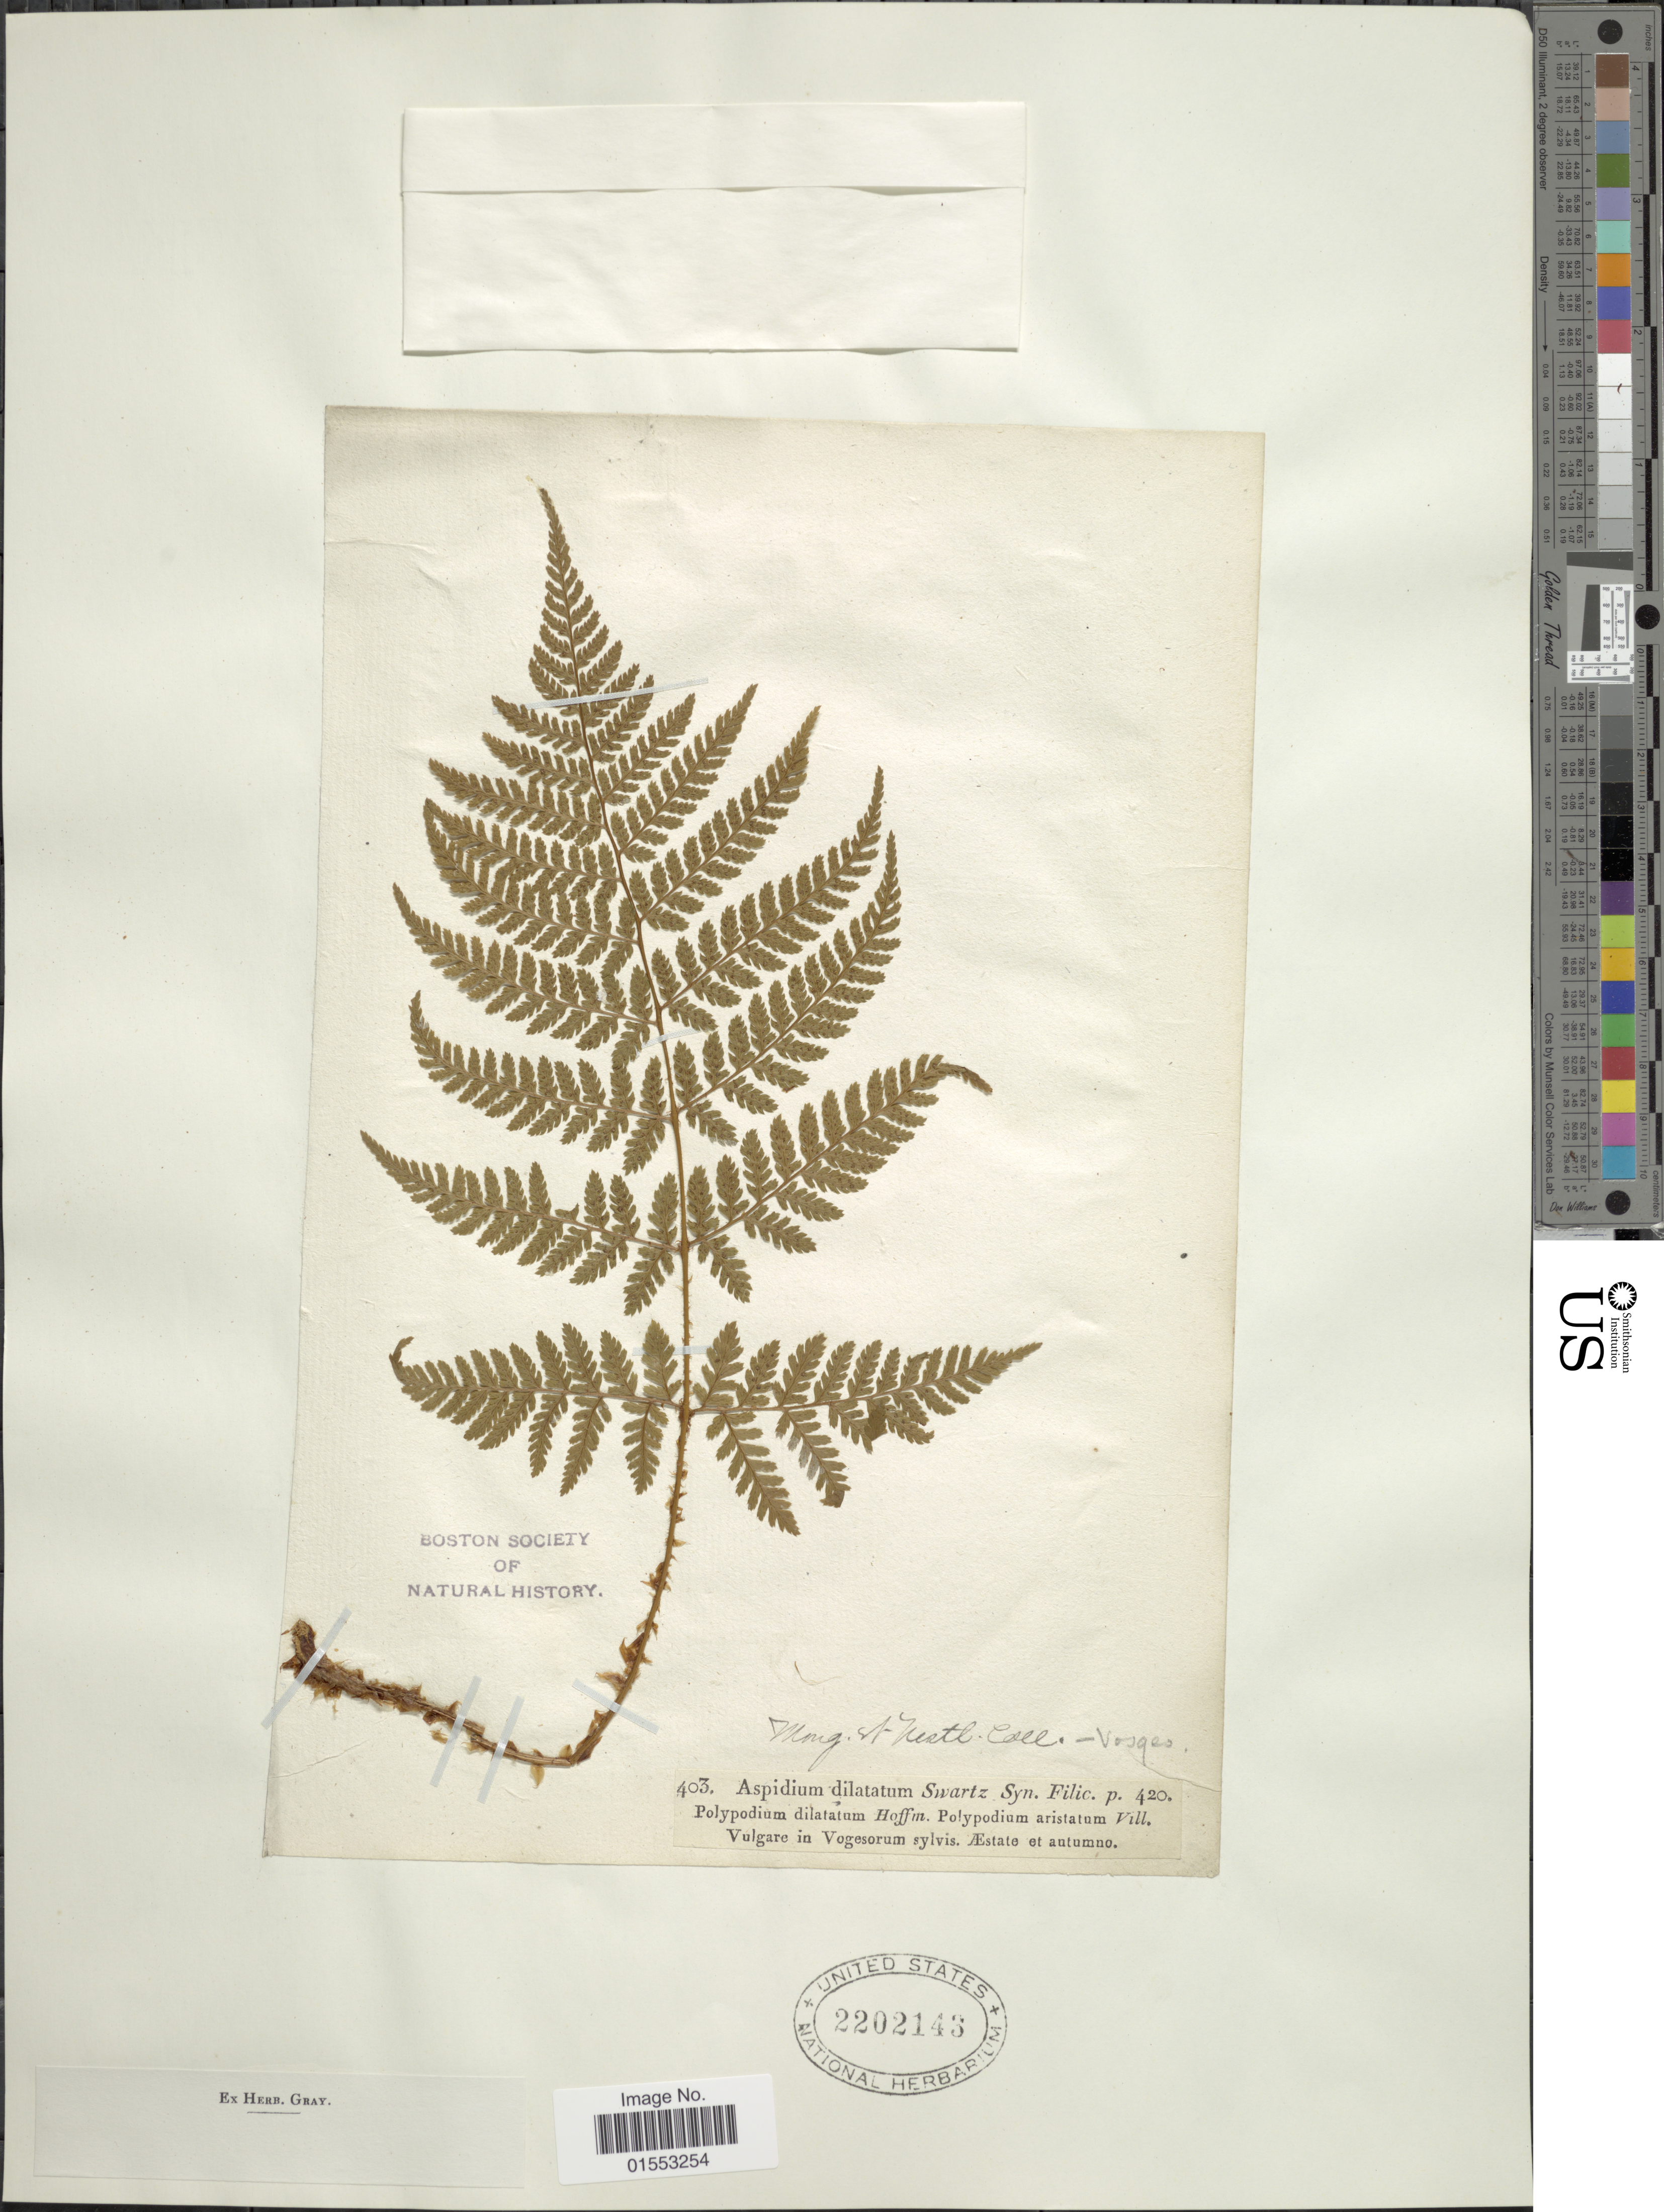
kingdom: Plantae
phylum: Tracheophyta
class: Polypodiopsida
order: Polypodiales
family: Dryopteridaceae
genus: Dryopteris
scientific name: Dryopteris dilatata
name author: (Hoffm.) A. Gray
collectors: ex herb. Gray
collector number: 403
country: France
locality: Vulgare in Vogesorum sylvis. Estate et autumno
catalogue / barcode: US 2202143